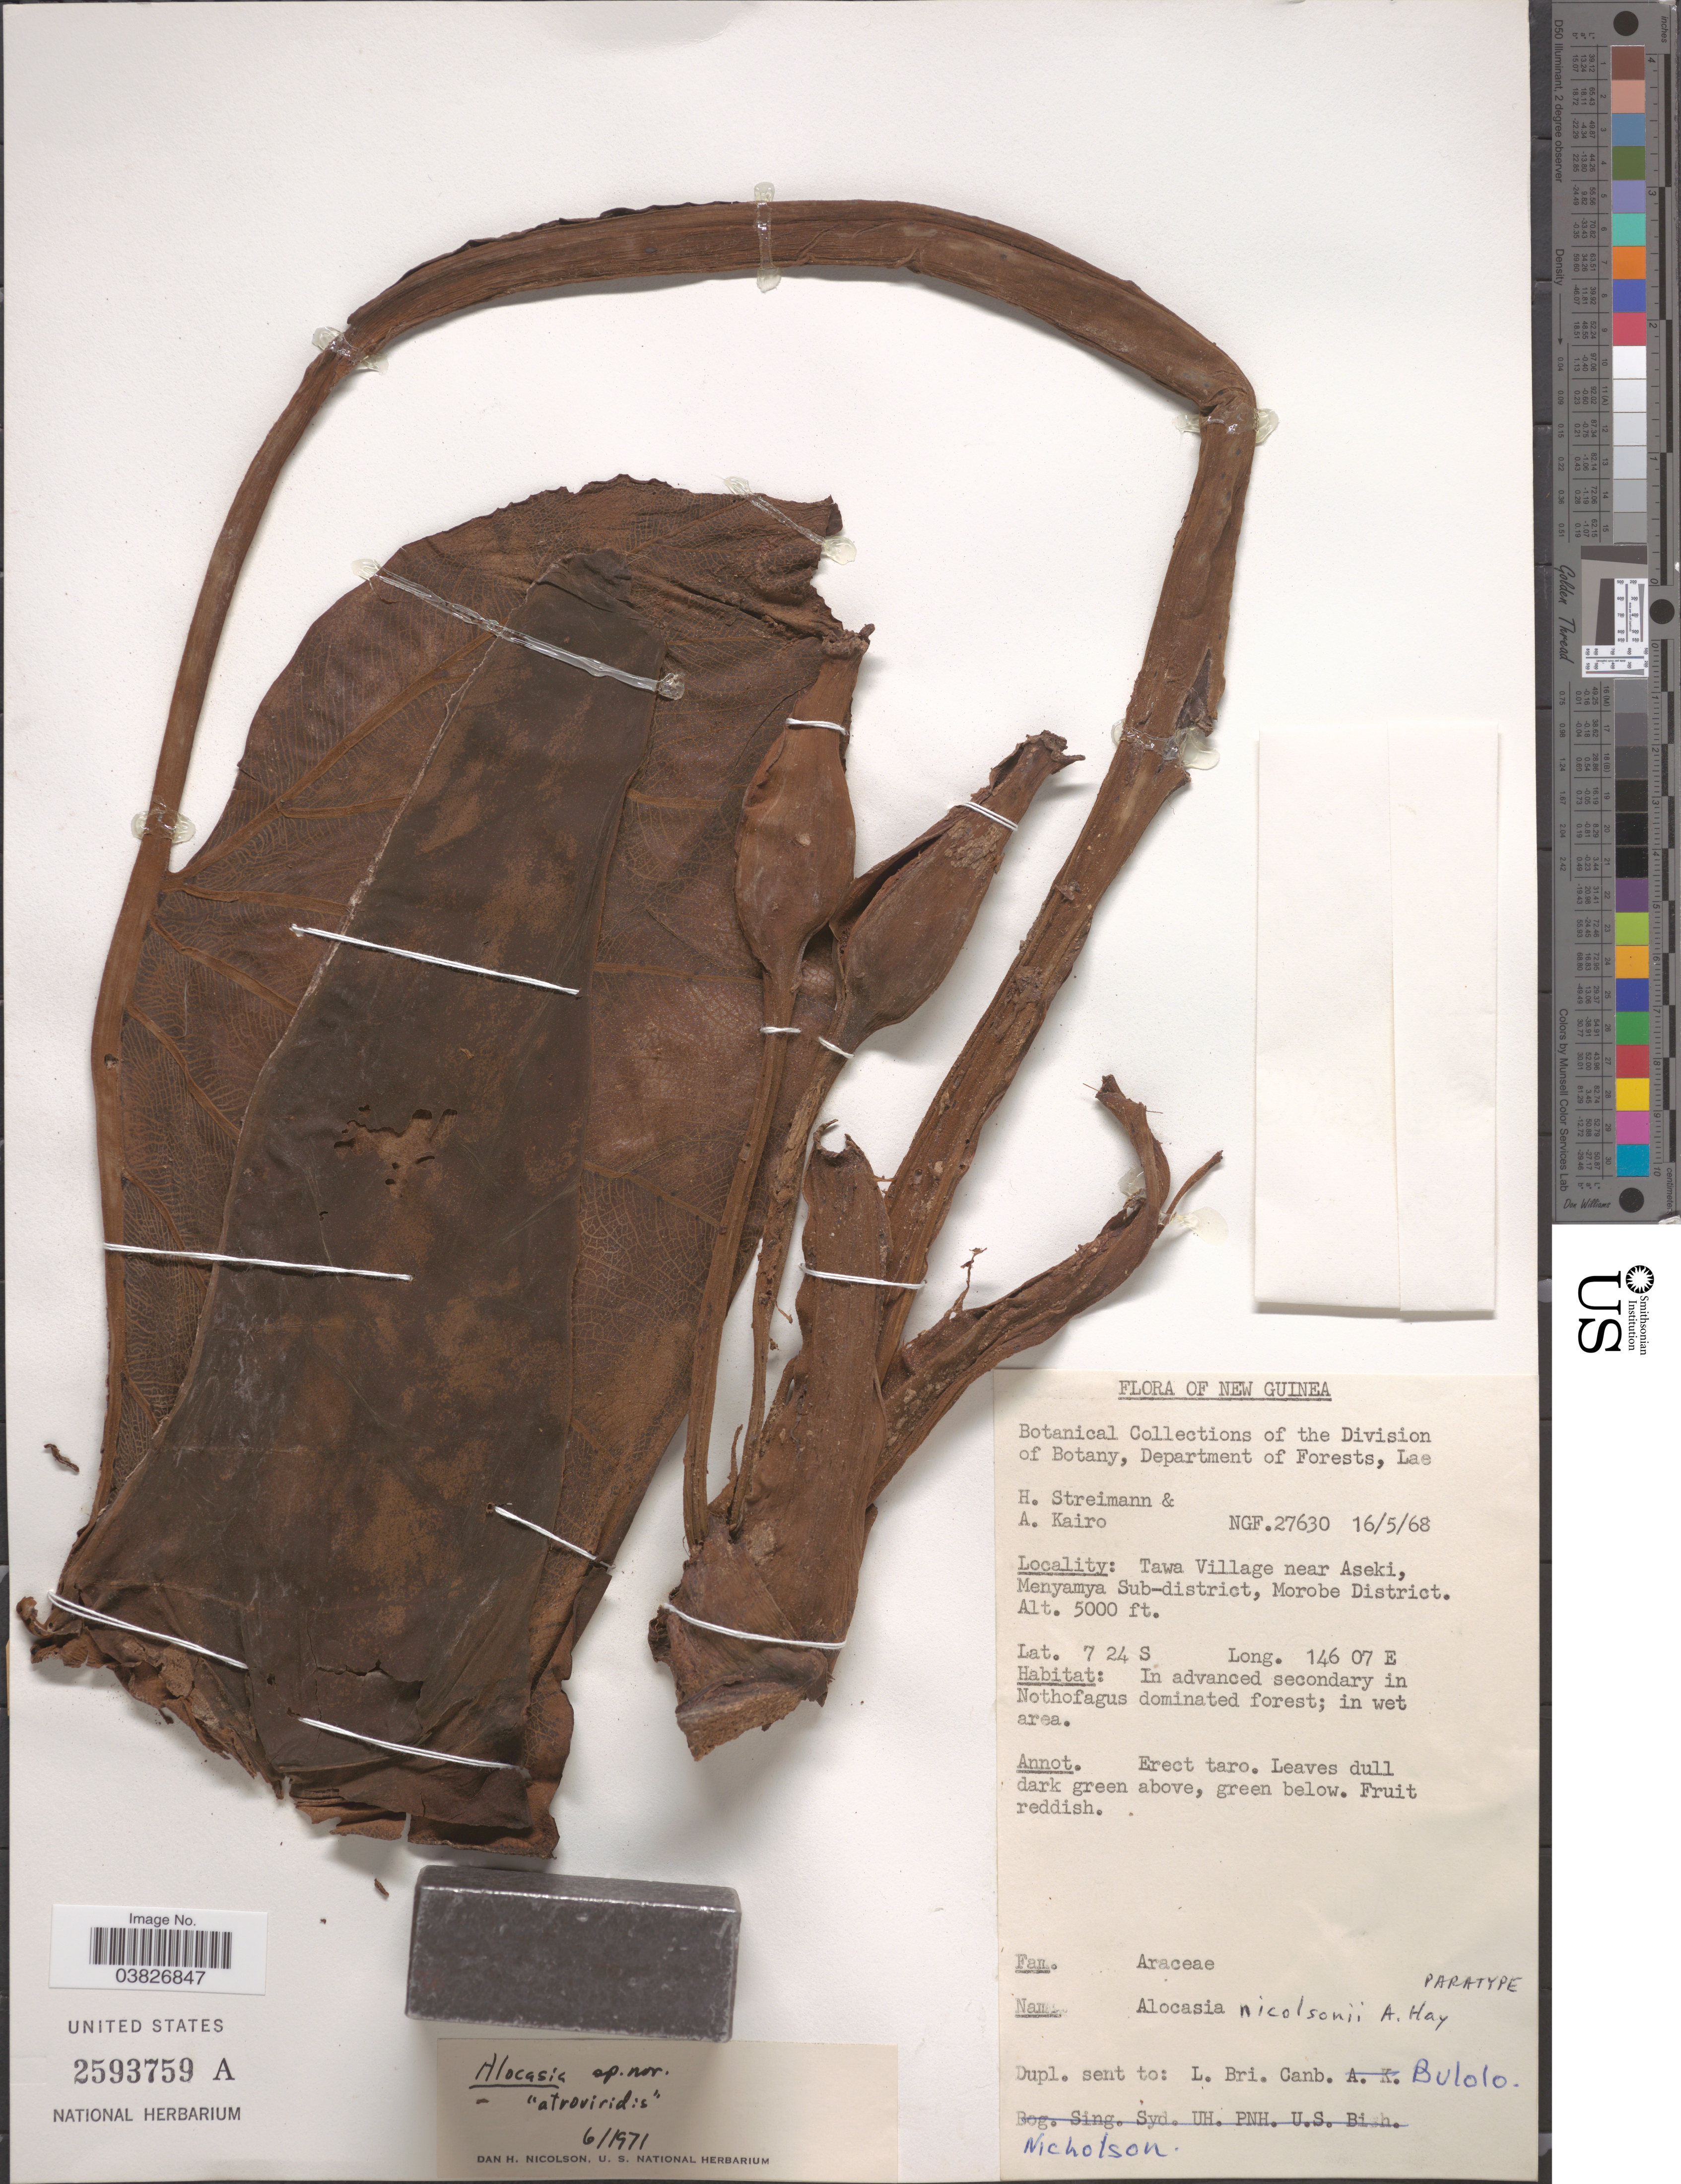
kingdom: Plantae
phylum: Tracheophyta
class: Liliopsida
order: Alismatales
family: Araceae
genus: Alocasia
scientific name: Alocasia nicolsonii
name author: A. Hay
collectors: H. Streimann & A. Kairo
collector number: NGF 27630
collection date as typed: Transcribed d/m/y: 16/5/68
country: Papua New Guinea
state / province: Morobe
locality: New Guinea. Tawa Village near Aseki, Menyamya Sub-district, Morobe District.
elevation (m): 1524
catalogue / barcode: US 2593759A